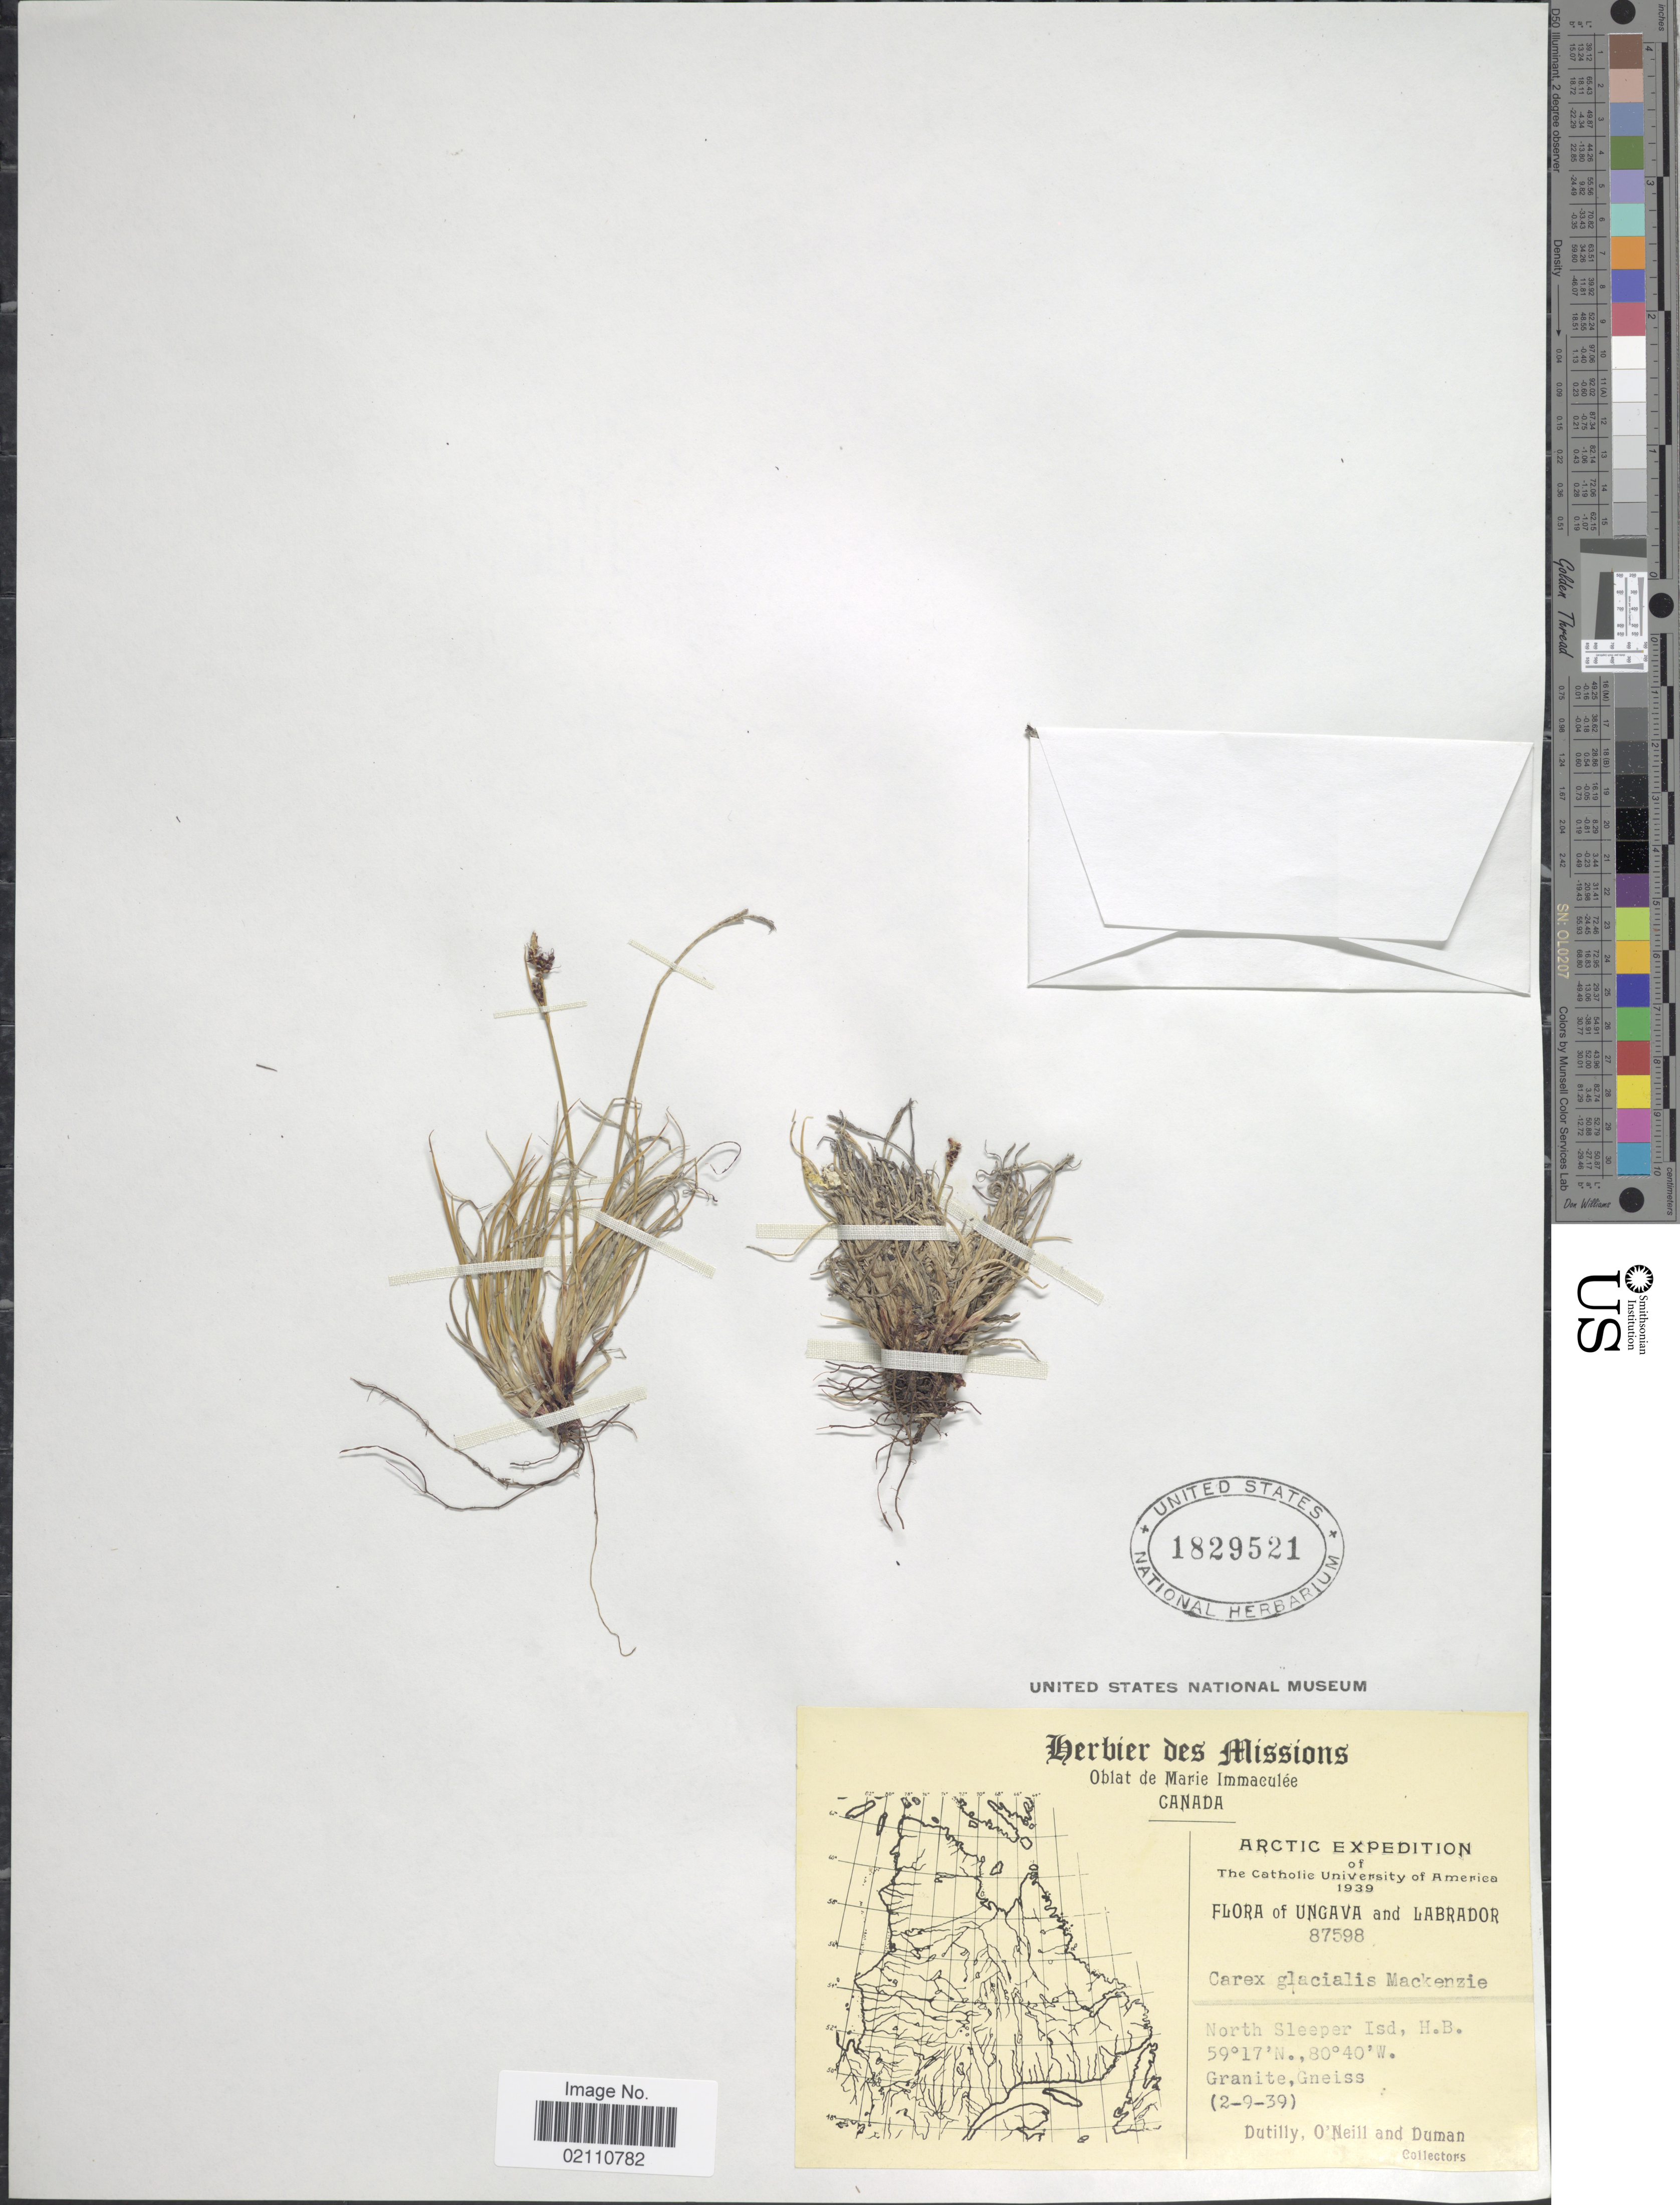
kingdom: Plantae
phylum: Tracheophyta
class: Liliopsida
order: Poales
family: Cyperaceae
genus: Carex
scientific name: Carex glacialis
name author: Mack.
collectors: -. Dutilly, O' Neill & -. Duman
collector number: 87598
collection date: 1939-09-02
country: Canada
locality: Arctic, Ungava and Labrador, North Sleeper Isd. H.B.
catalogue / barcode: US 1829521